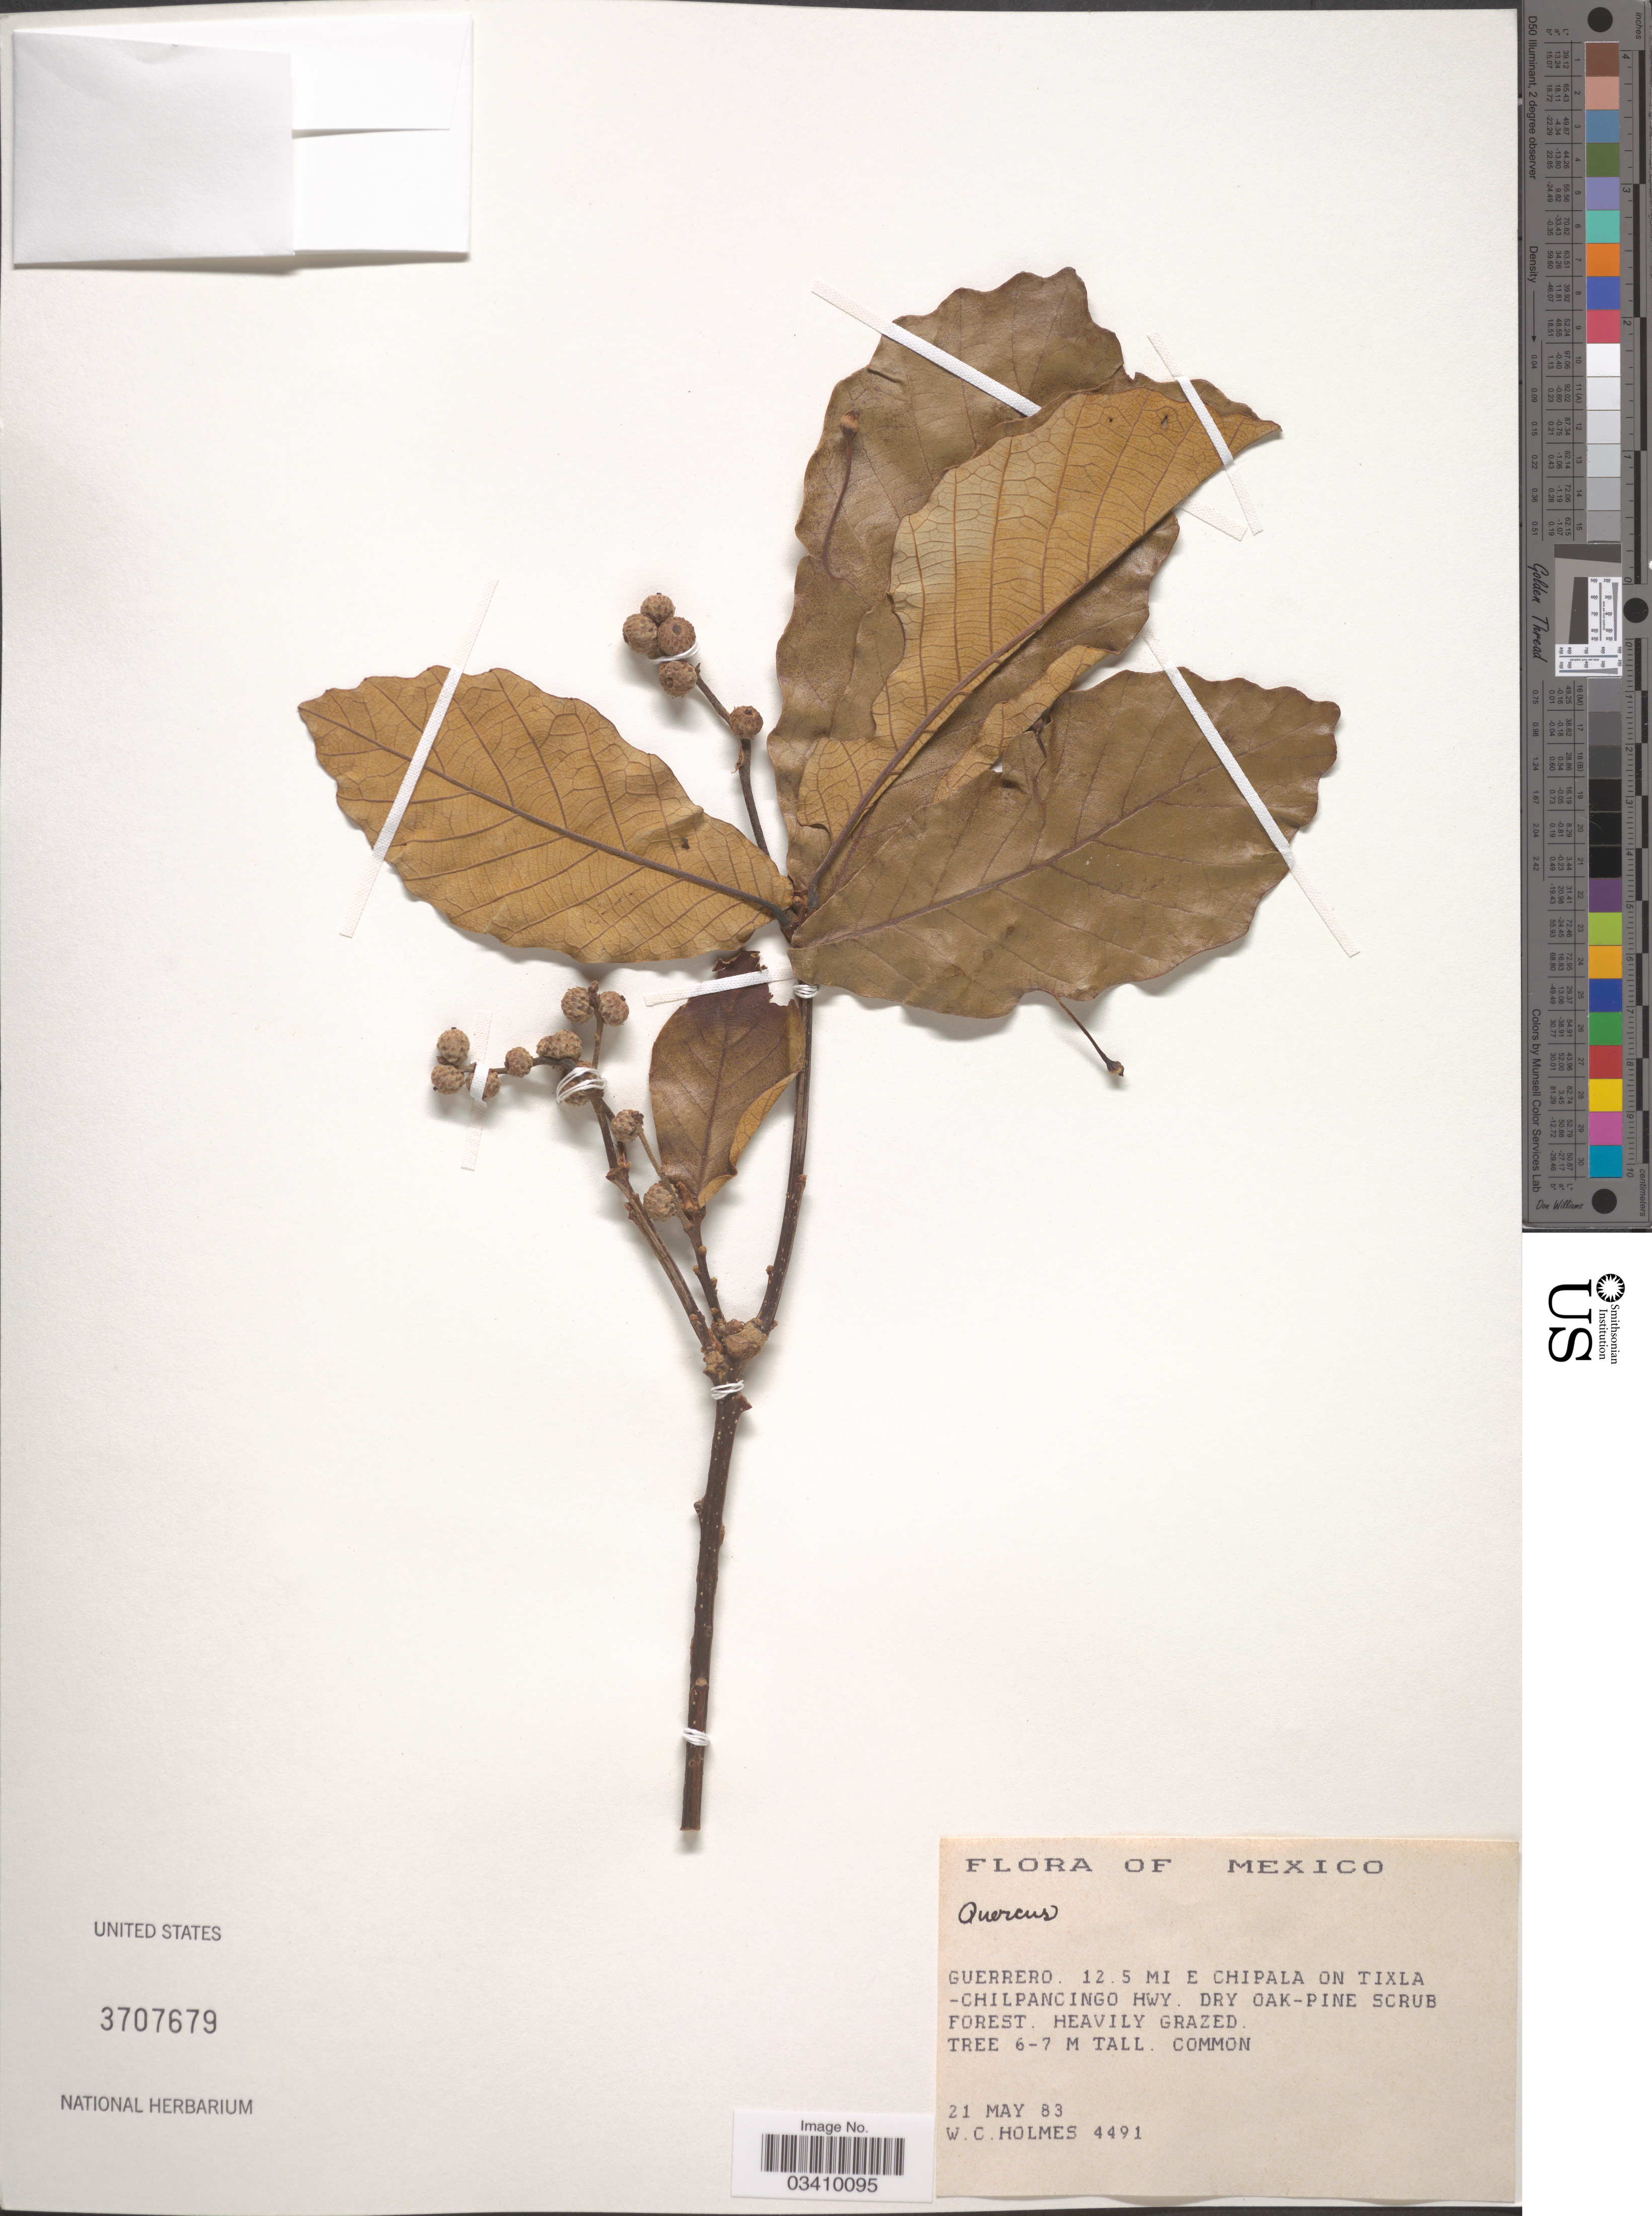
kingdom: Plantae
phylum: Tracheophyta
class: Magnoliopsida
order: Fagales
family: Fagaceae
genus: Quercus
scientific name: Quercus sp.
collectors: W. Holmes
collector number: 4491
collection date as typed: Transcribed d/m/y: 21/5/83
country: Mexico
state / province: Guerrero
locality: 12.5 mi W Chipala on Tixtla-Chilpancingo Hwy.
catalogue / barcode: US 3707679